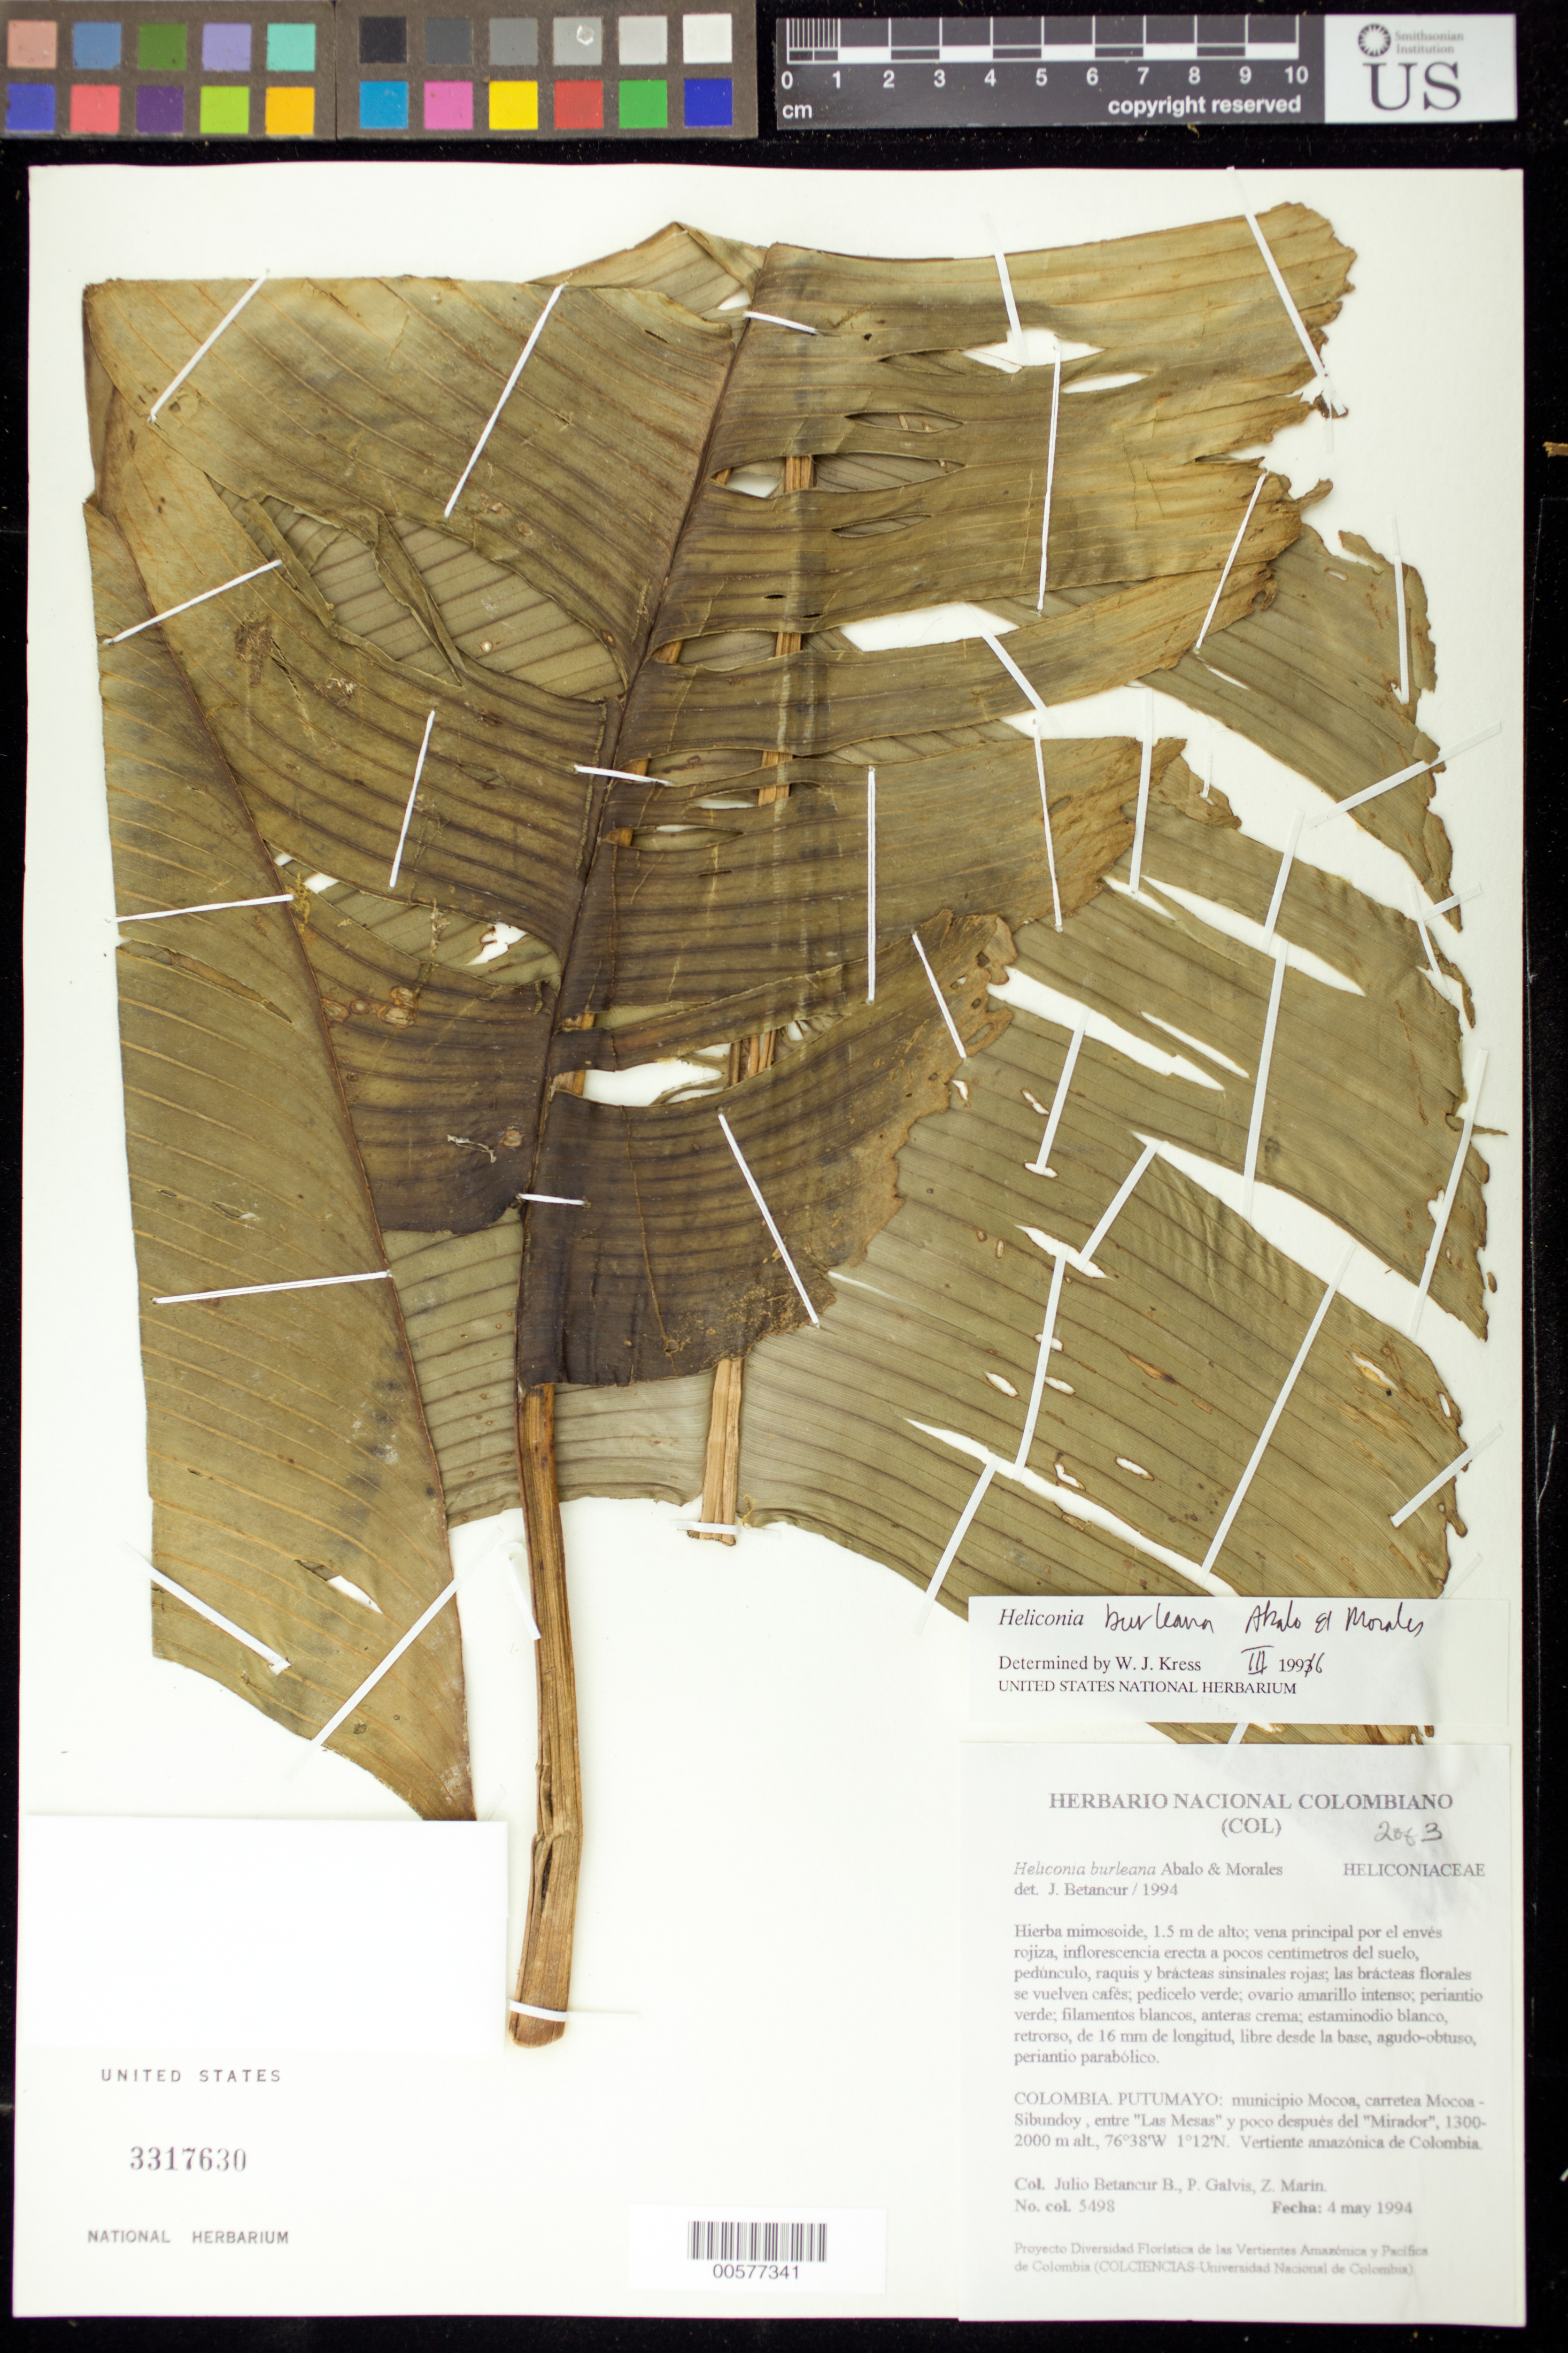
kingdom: Plantae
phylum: Tracheophyta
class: Liliopsida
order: Zingiberales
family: Heliconiaceae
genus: Heliconia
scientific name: Heliconia burleana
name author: Abalo & G. Morales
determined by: Betancur, J. C.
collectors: J. C. Betancur, P. Galvis & Z. Marin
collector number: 5498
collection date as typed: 04 May 1994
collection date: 1994-05-04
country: Colombia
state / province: Putumayo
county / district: Mocoa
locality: Mocao-Sibundoy Hwy., between "Las Mesas" and "Mirador".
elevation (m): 1300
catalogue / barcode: US 3317630